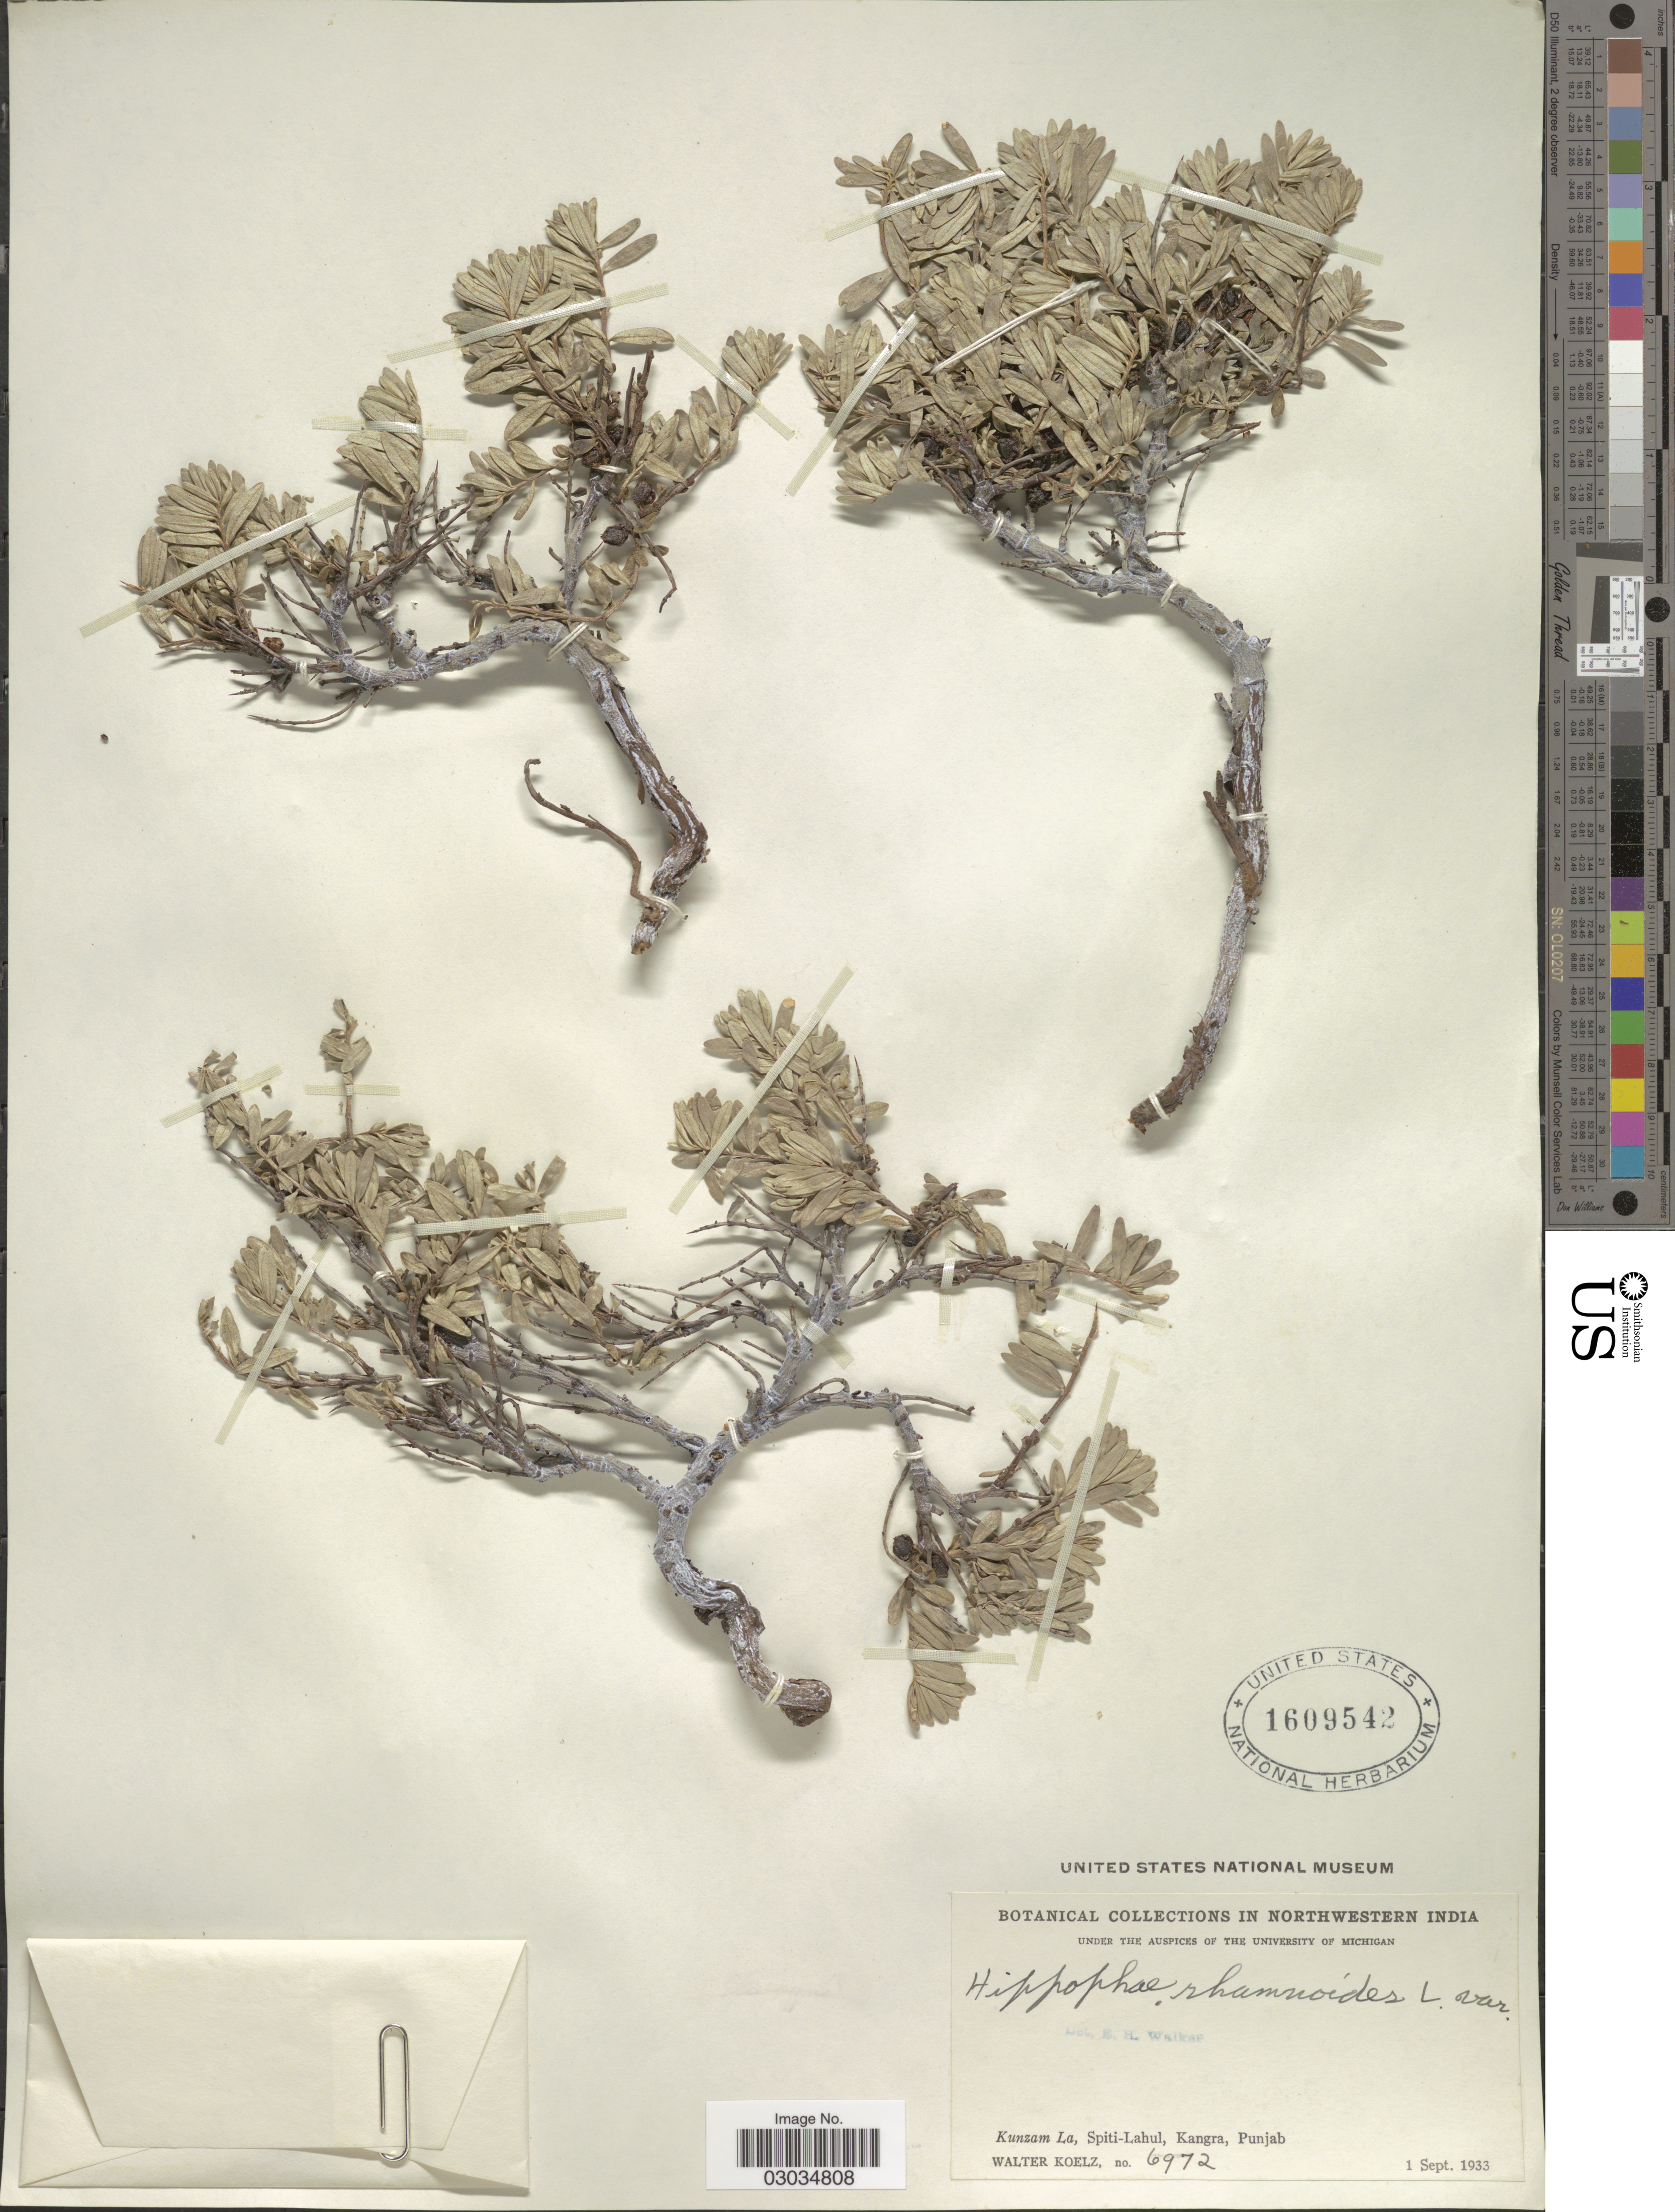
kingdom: Plantae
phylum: Tracheophyta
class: Magnoliopsida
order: Rosales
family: Elaeagnaceae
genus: Hippophae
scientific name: Hippophae rhamnoides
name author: L.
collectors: W. N. Koelz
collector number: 6972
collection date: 1933-09-01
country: India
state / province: Himachal Pradesh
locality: Northwestern India, Kunzam La, Spiti-Lahul, Kangra.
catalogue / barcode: US 1609542